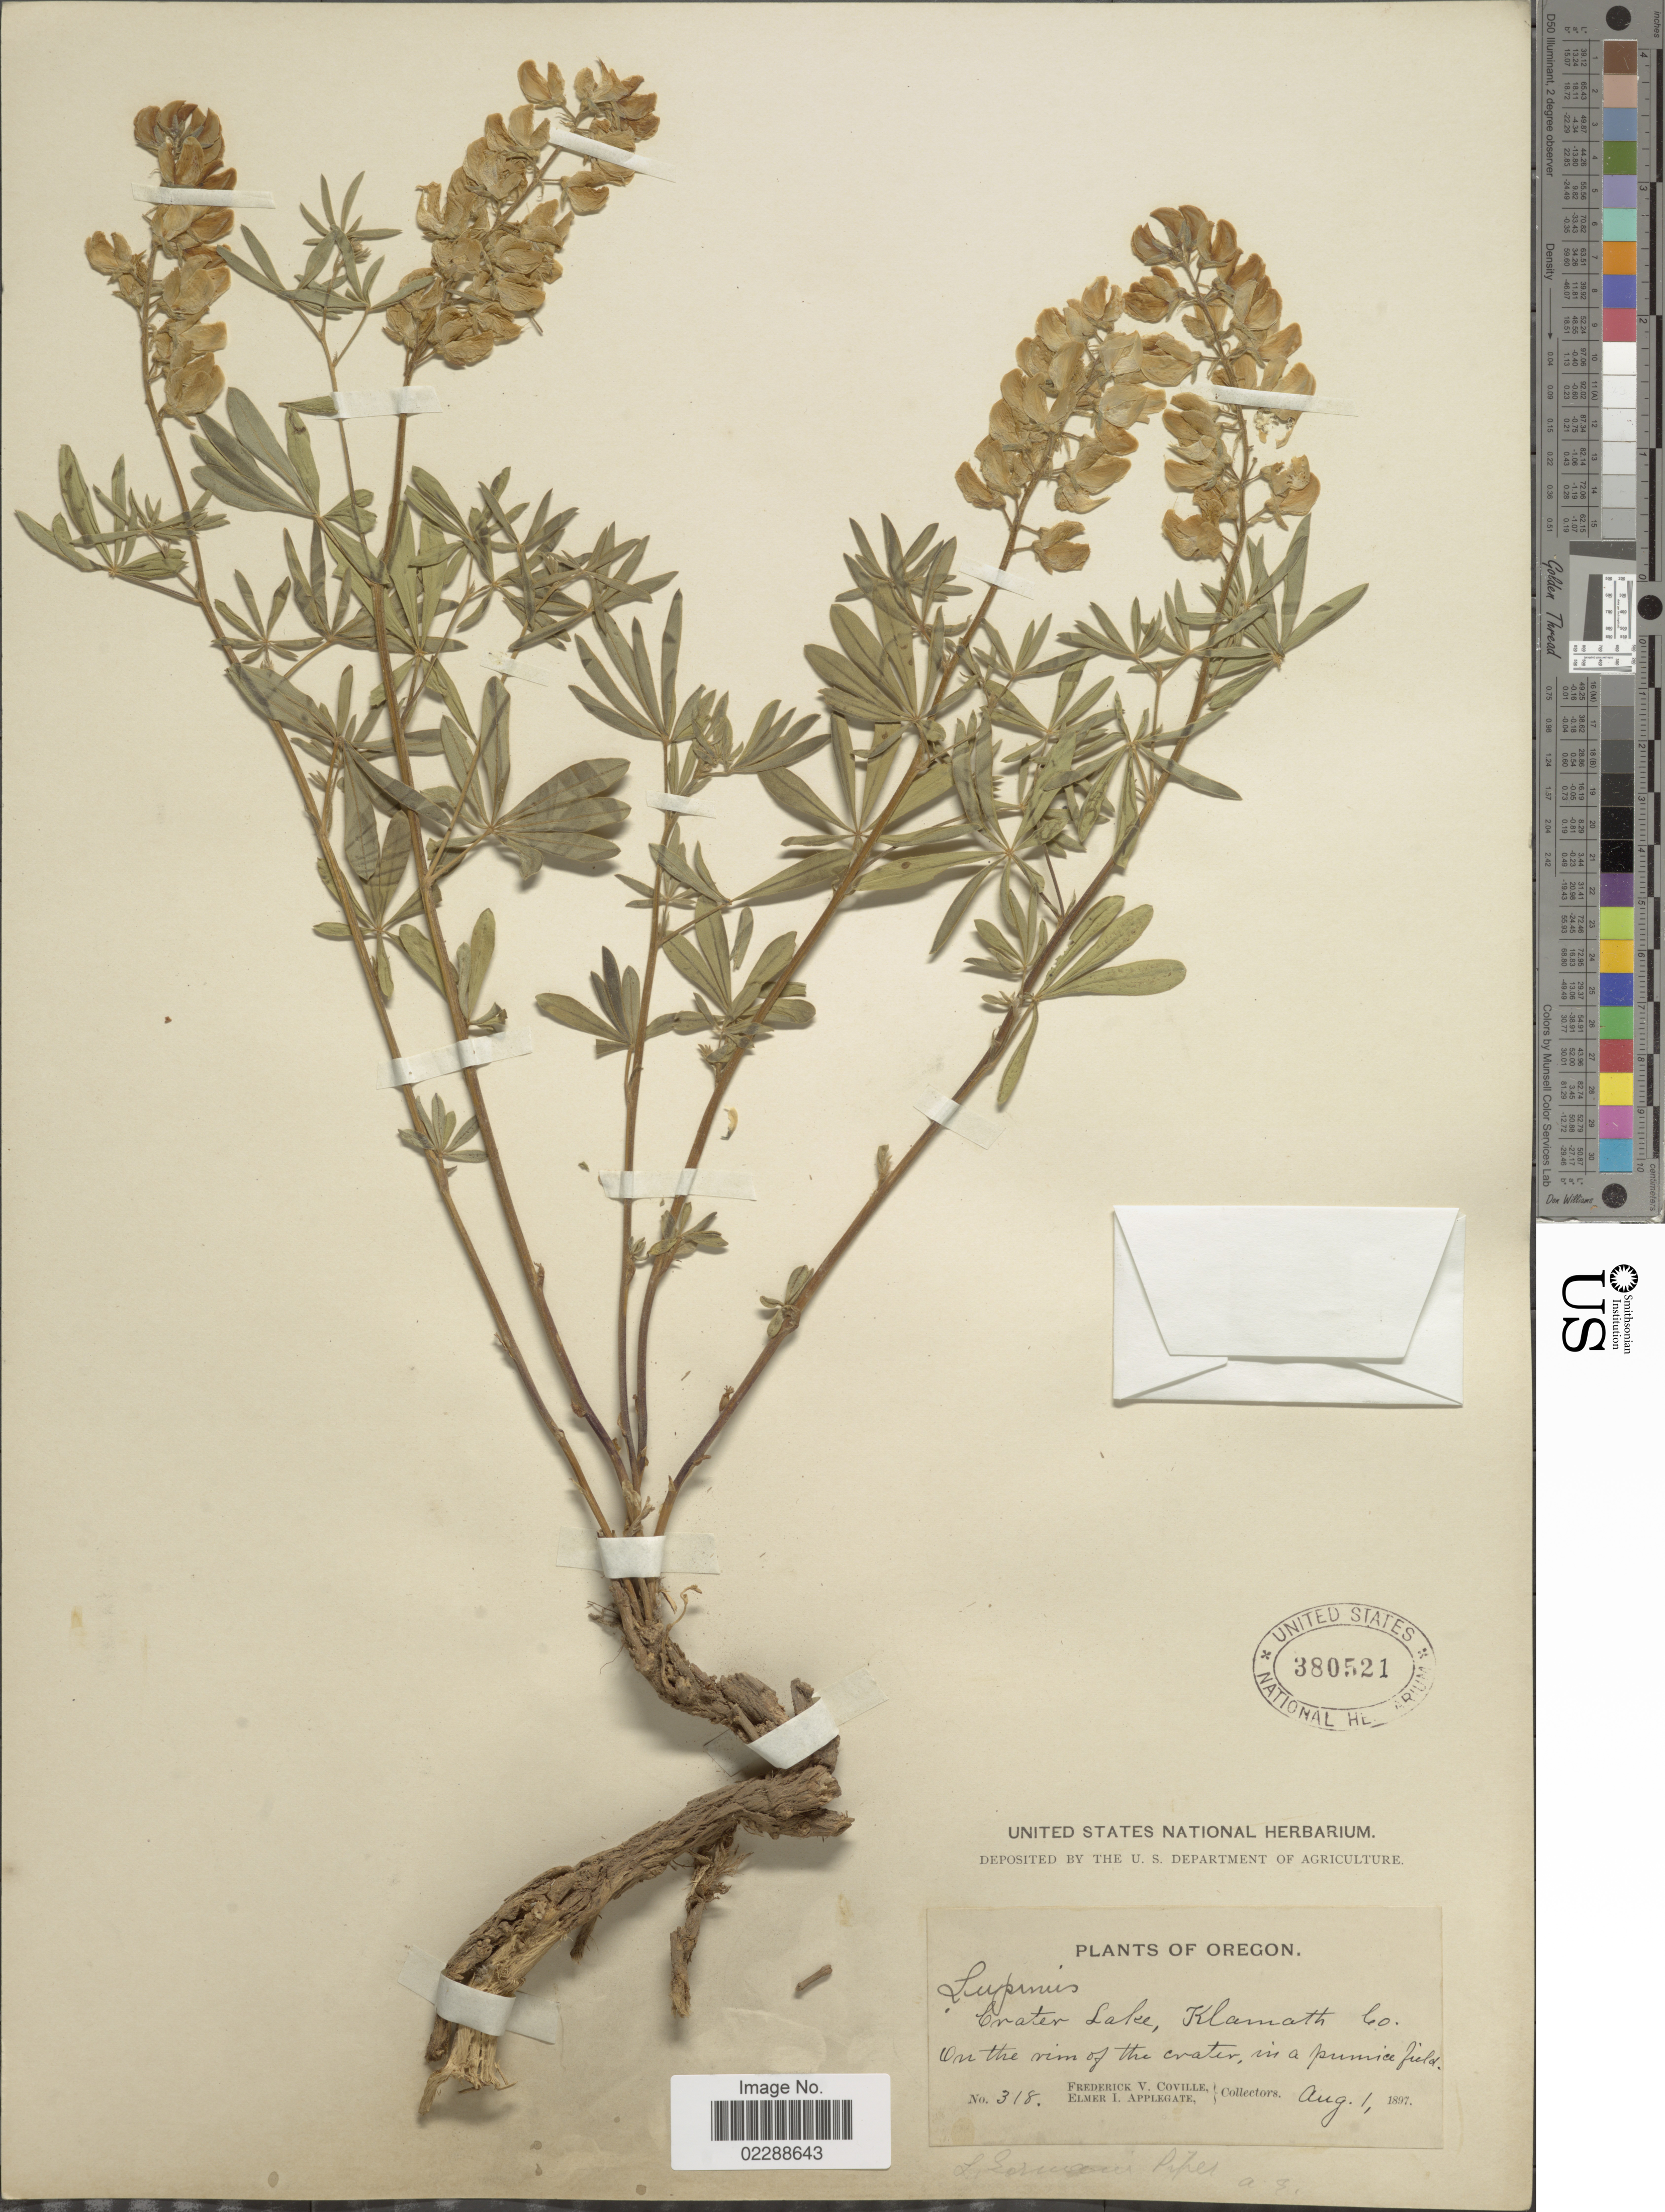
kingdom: Plantae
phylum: Tracheophyta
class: Magnoliopsida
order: Fabales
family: Fabaceae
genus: Lupinus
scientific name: Lupinus sp.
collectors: F. V. Coville & E. I. Applegate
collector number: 318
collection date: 1897-08-01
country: United States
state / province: Oregon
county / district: Klamath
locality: Crater Lake, Klamath Co. On the rim of the crater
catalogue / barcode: US 380521